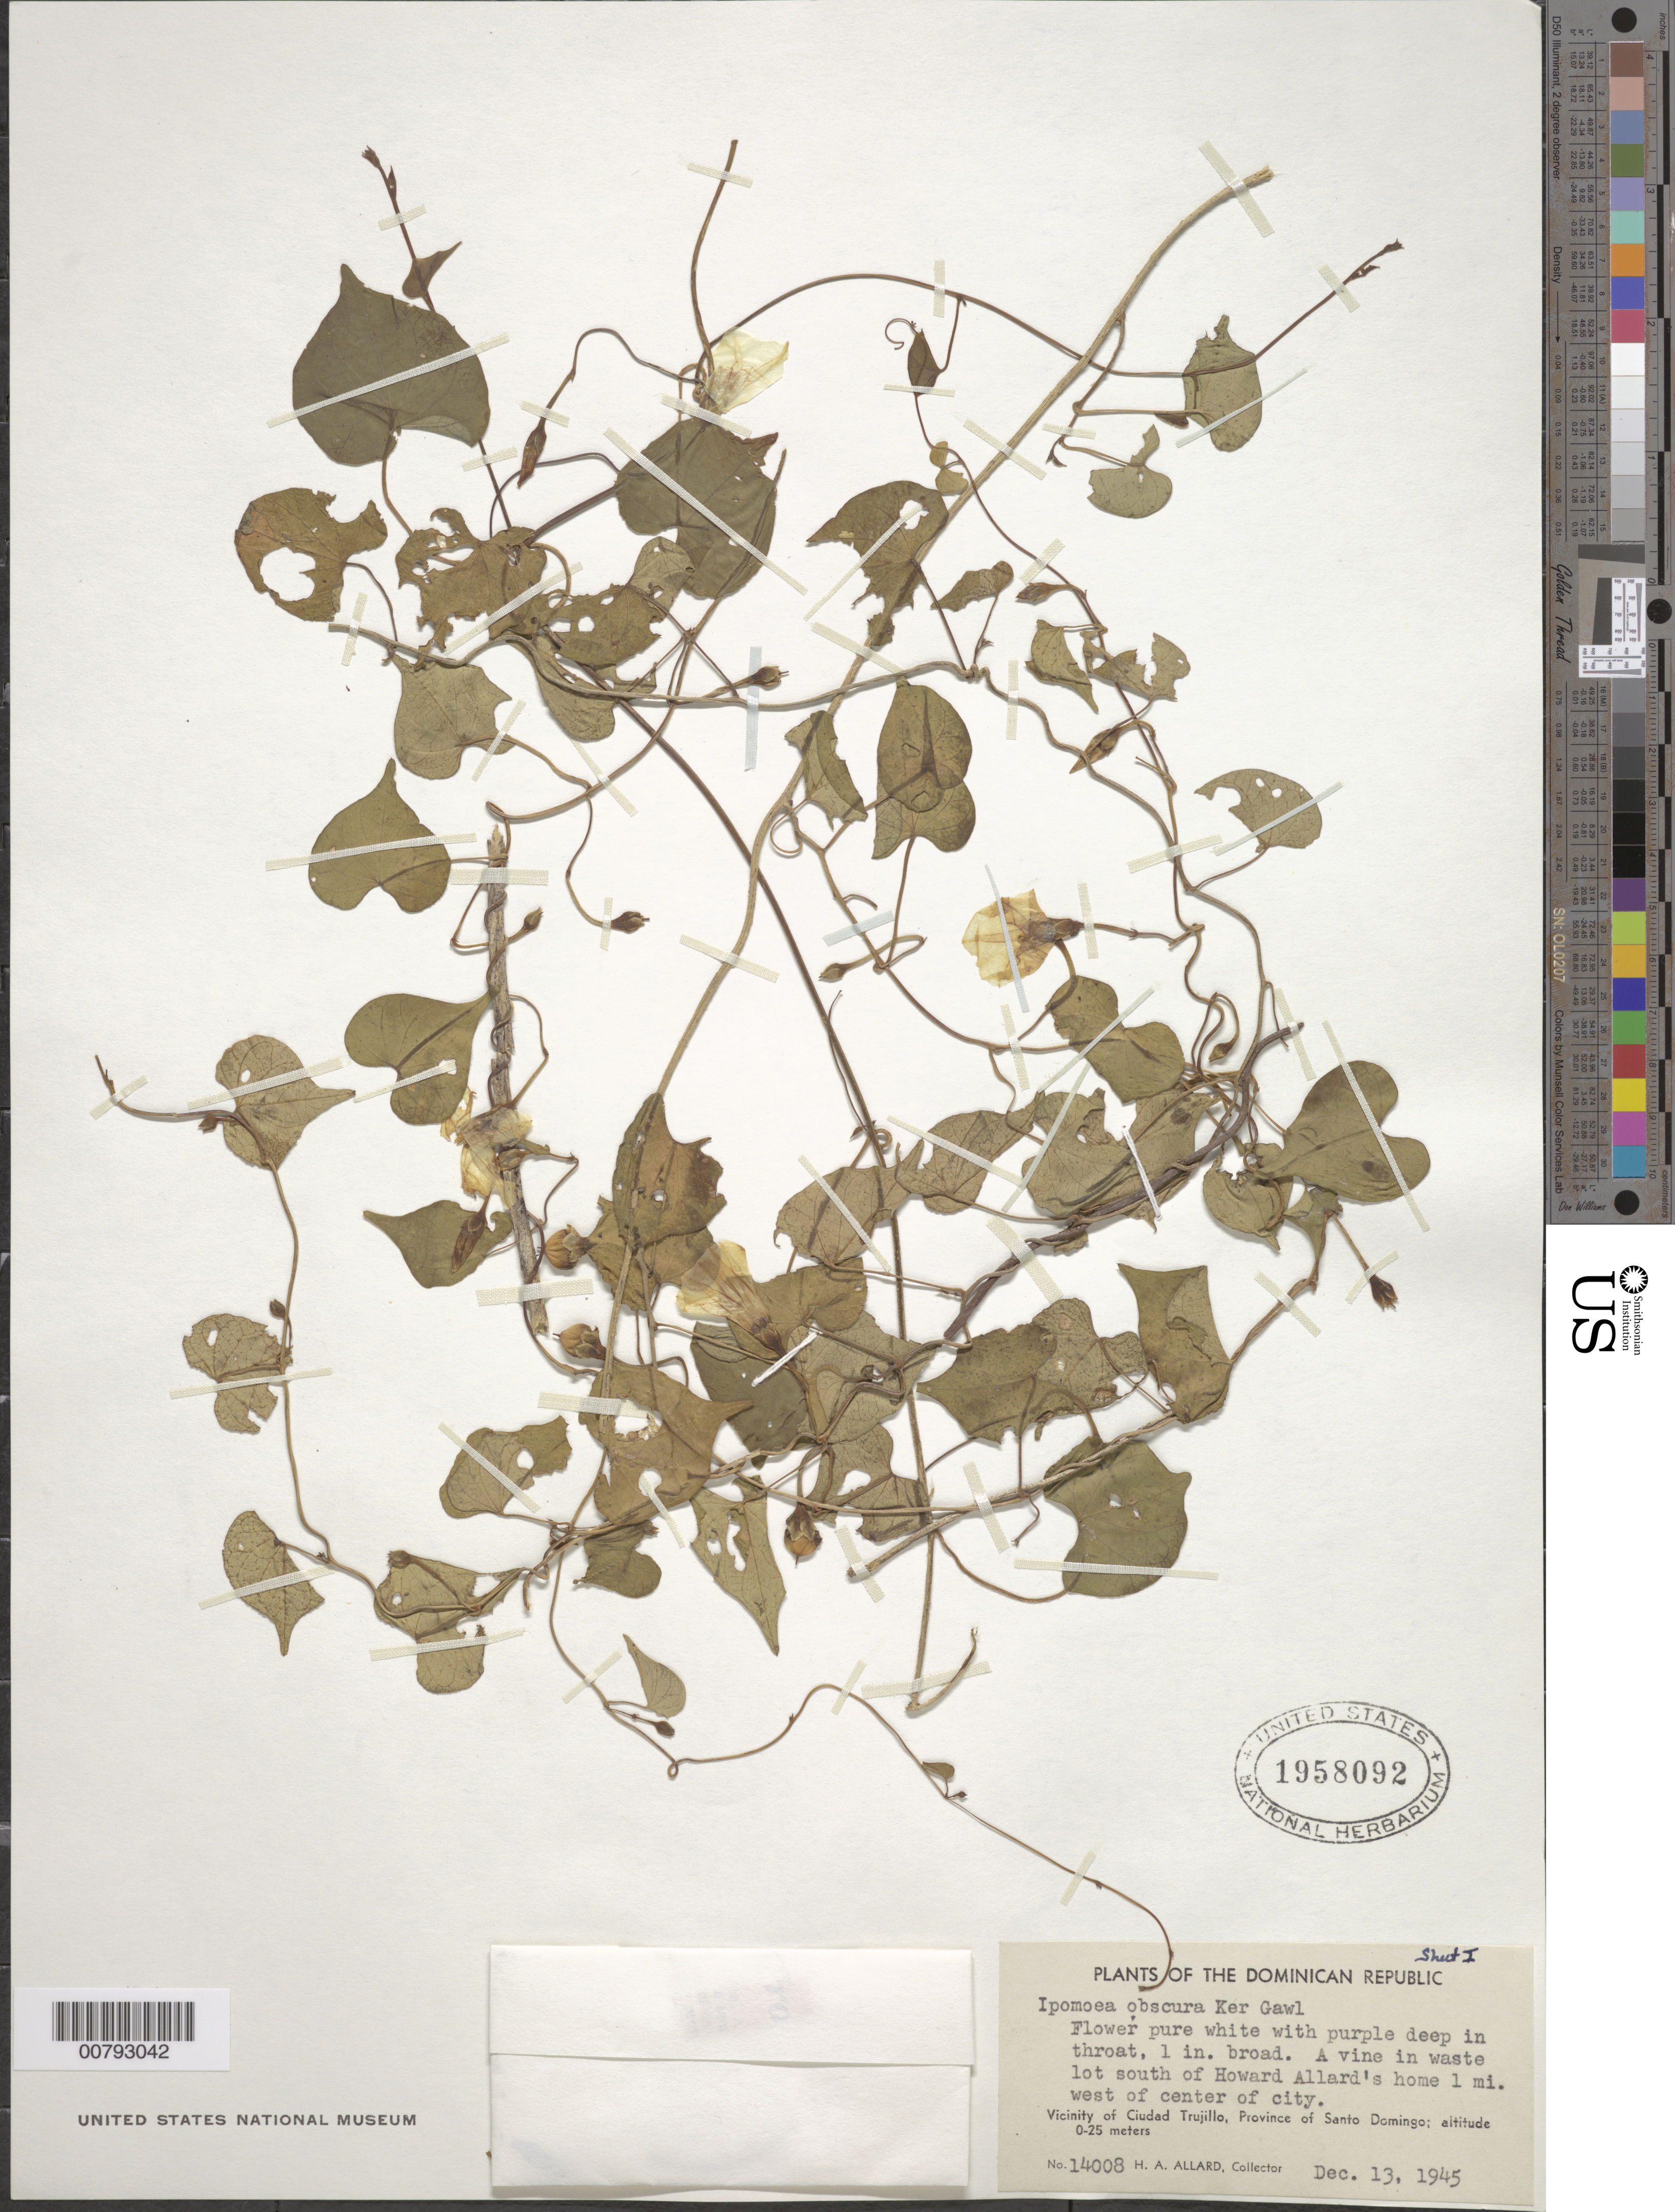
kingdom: Plantae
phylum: Tracheophyta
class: Magnoliopsida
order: Solanales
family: Convolvulaceae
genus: Ipomoea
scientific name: Ipomoea obscura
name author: (L.) Ker Gawl.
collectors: H. A. Allard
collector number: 14008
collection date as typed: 13 Dec 1945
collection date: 1945-12-13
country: Dominican Republic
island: Hispaniola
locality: Province of Santo Domingo, vicinity of Ciudad Trujillo, south of Howard Allard's home one mile W of center of city.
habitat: Waste lot.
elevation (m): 0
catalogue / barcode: US 1958092